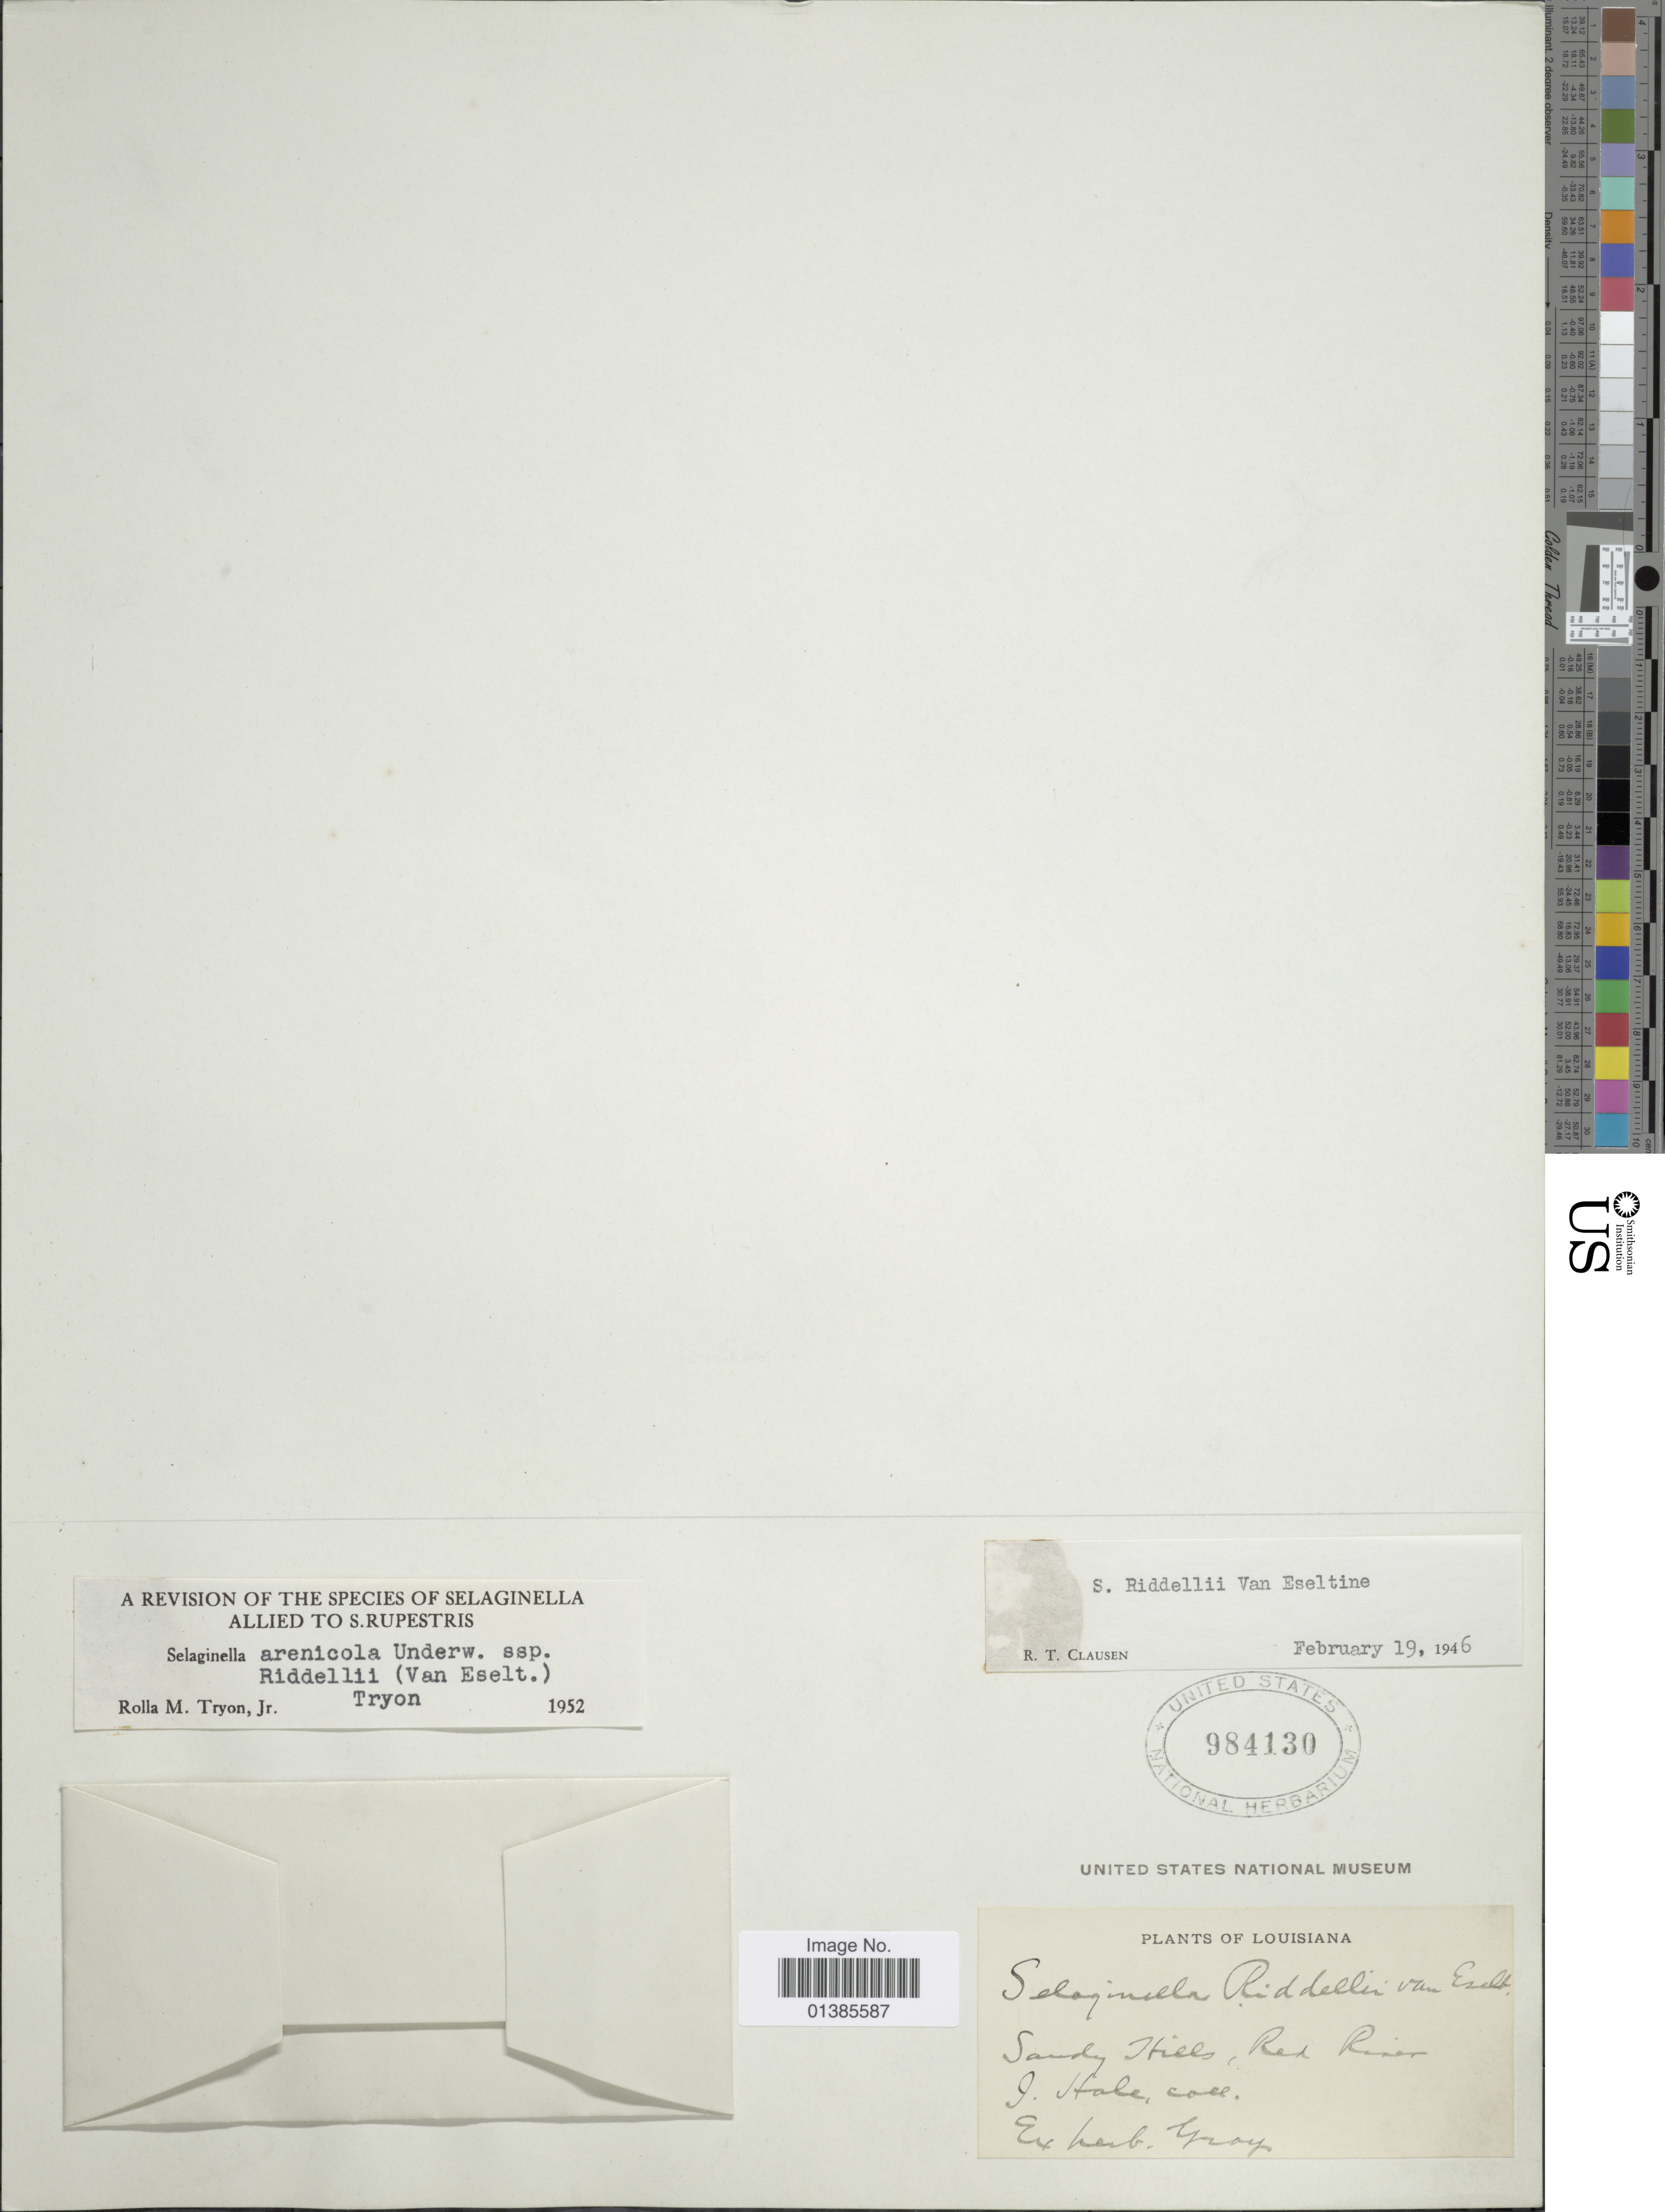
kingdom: Plantae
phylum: Tracheophyta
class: Lycopodiopsida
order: Selaginellales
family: Selaginellaceae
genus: Selaginella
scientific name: Selaginella arenicola subsp. riddellii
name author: (Van Eselt.) R.M. Tryon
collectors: J. Hale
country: United States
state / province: Louisiana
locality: Sandy Hills, Red River.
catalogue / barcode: US 984130